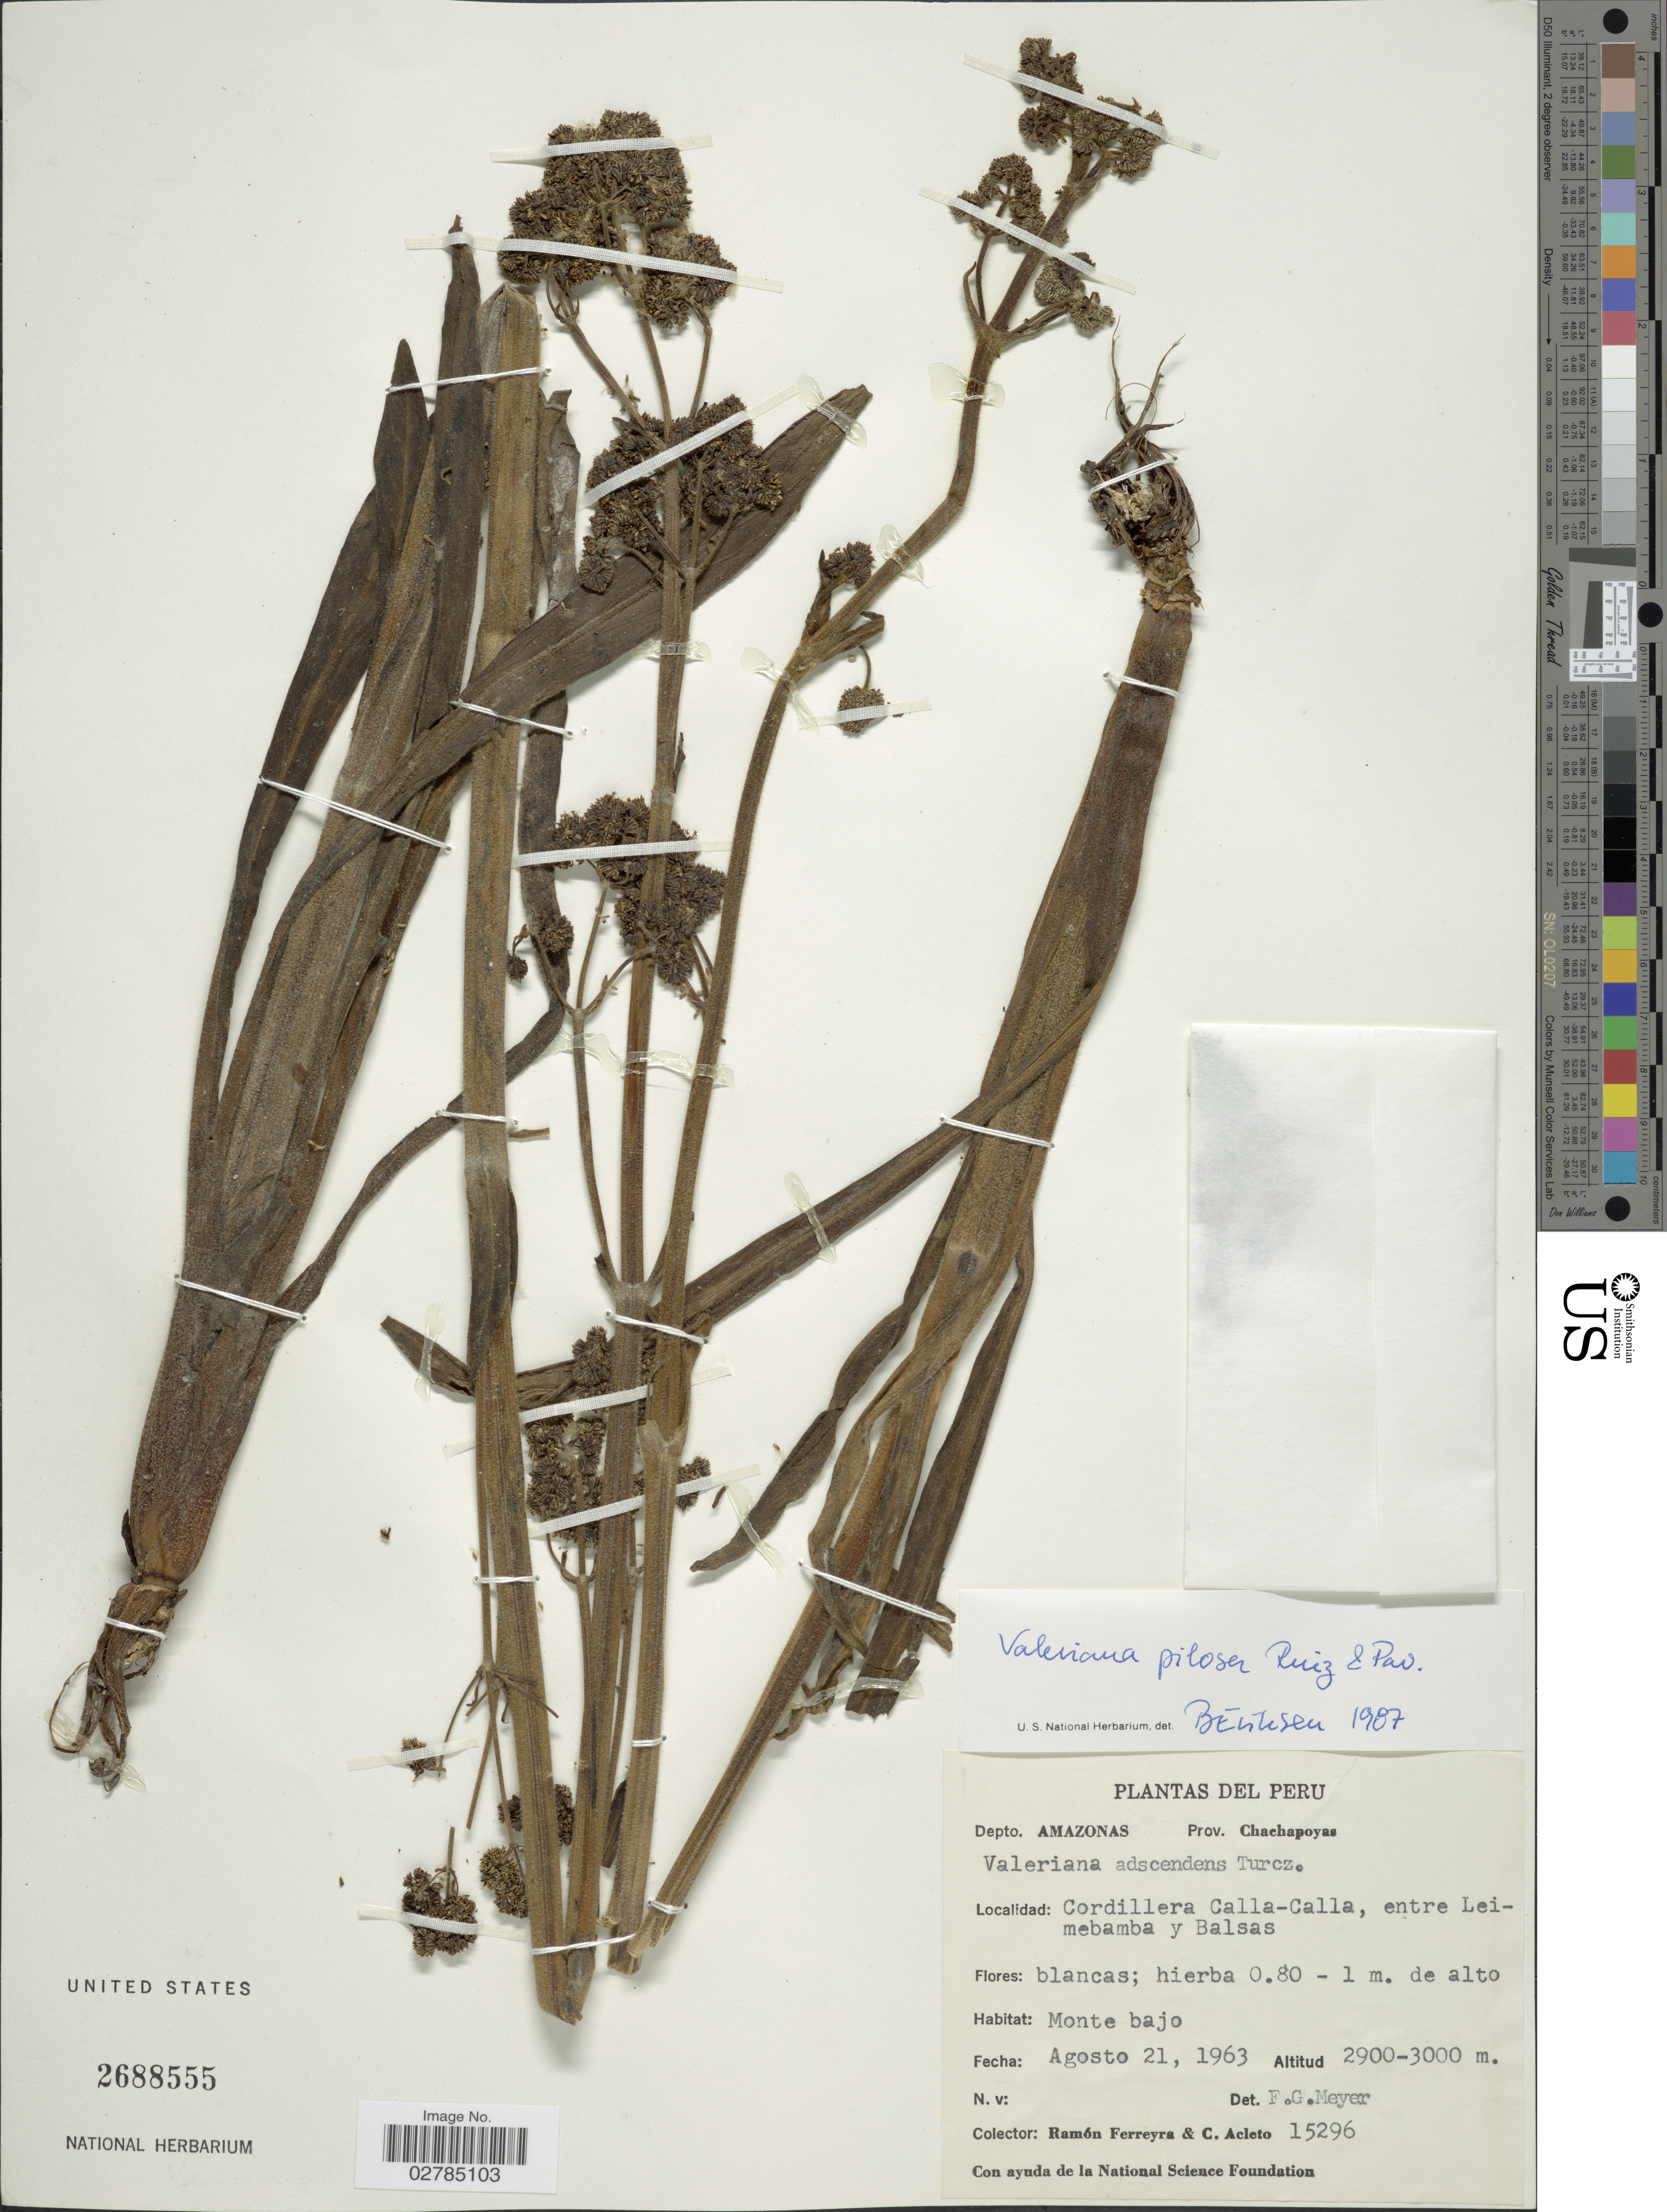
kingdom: Plantae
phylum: Tracheophyta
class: Magnoliopsida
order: Dipsacales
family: Caprifoliaceae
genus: Valeriana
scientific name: Valeriana pilosa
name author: Ruiz & Pav.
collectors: R. A. Ferreyra & C. Acleto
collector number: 15296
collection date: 1963-08-21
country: Peru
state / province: Amazonas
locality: Depto. Amazonas, Prov. Chachapoyas, Cordillera Calla-Calla, entre Leimebamba y Balsas, Monte bajo.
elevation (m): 2900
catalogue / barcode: US 2688555